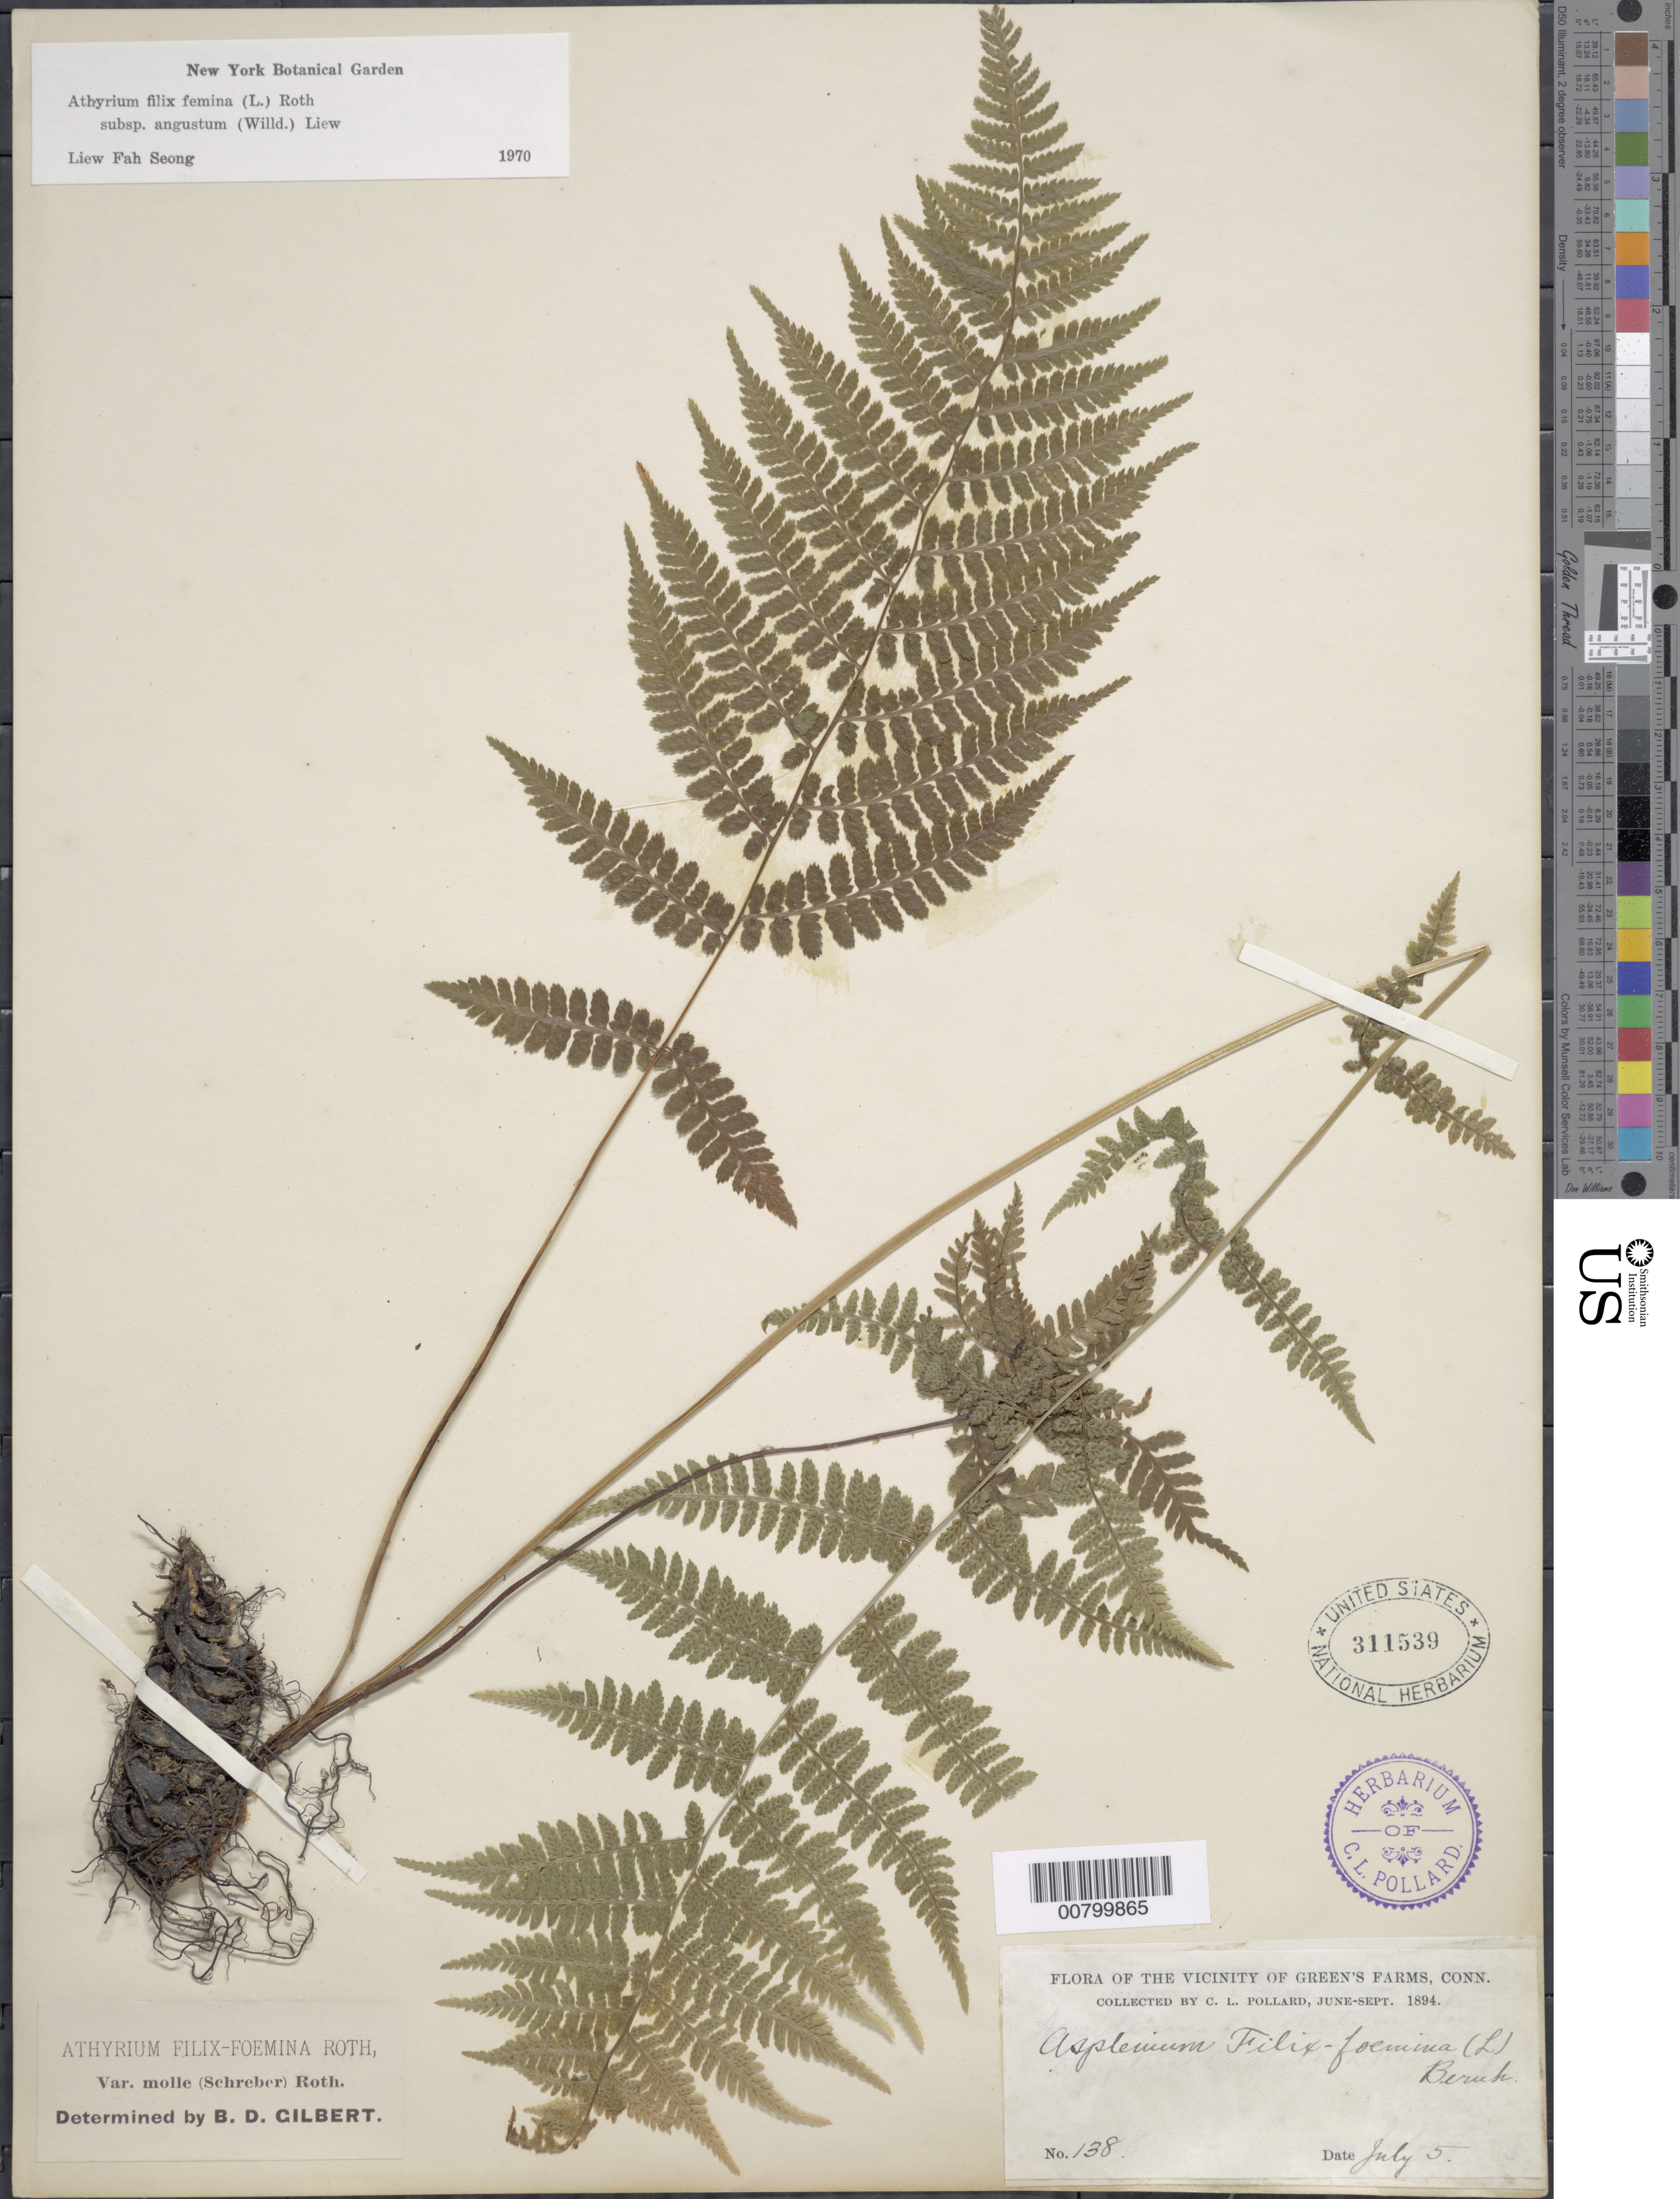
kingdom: Plantae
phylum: Tracheophyta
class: Polypodiopsida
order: Polypodiales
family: Athyriaceae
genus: Athyrium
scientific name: Athyrium filix-femina subsp. angustatum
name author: (Willd.) R.T. Clausen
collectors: C. L. Pollard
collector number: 138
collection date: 1894-07-05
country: United States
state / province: Connecticut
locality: Vicinity of Green's Farm, Conn.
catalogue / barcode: US 311539